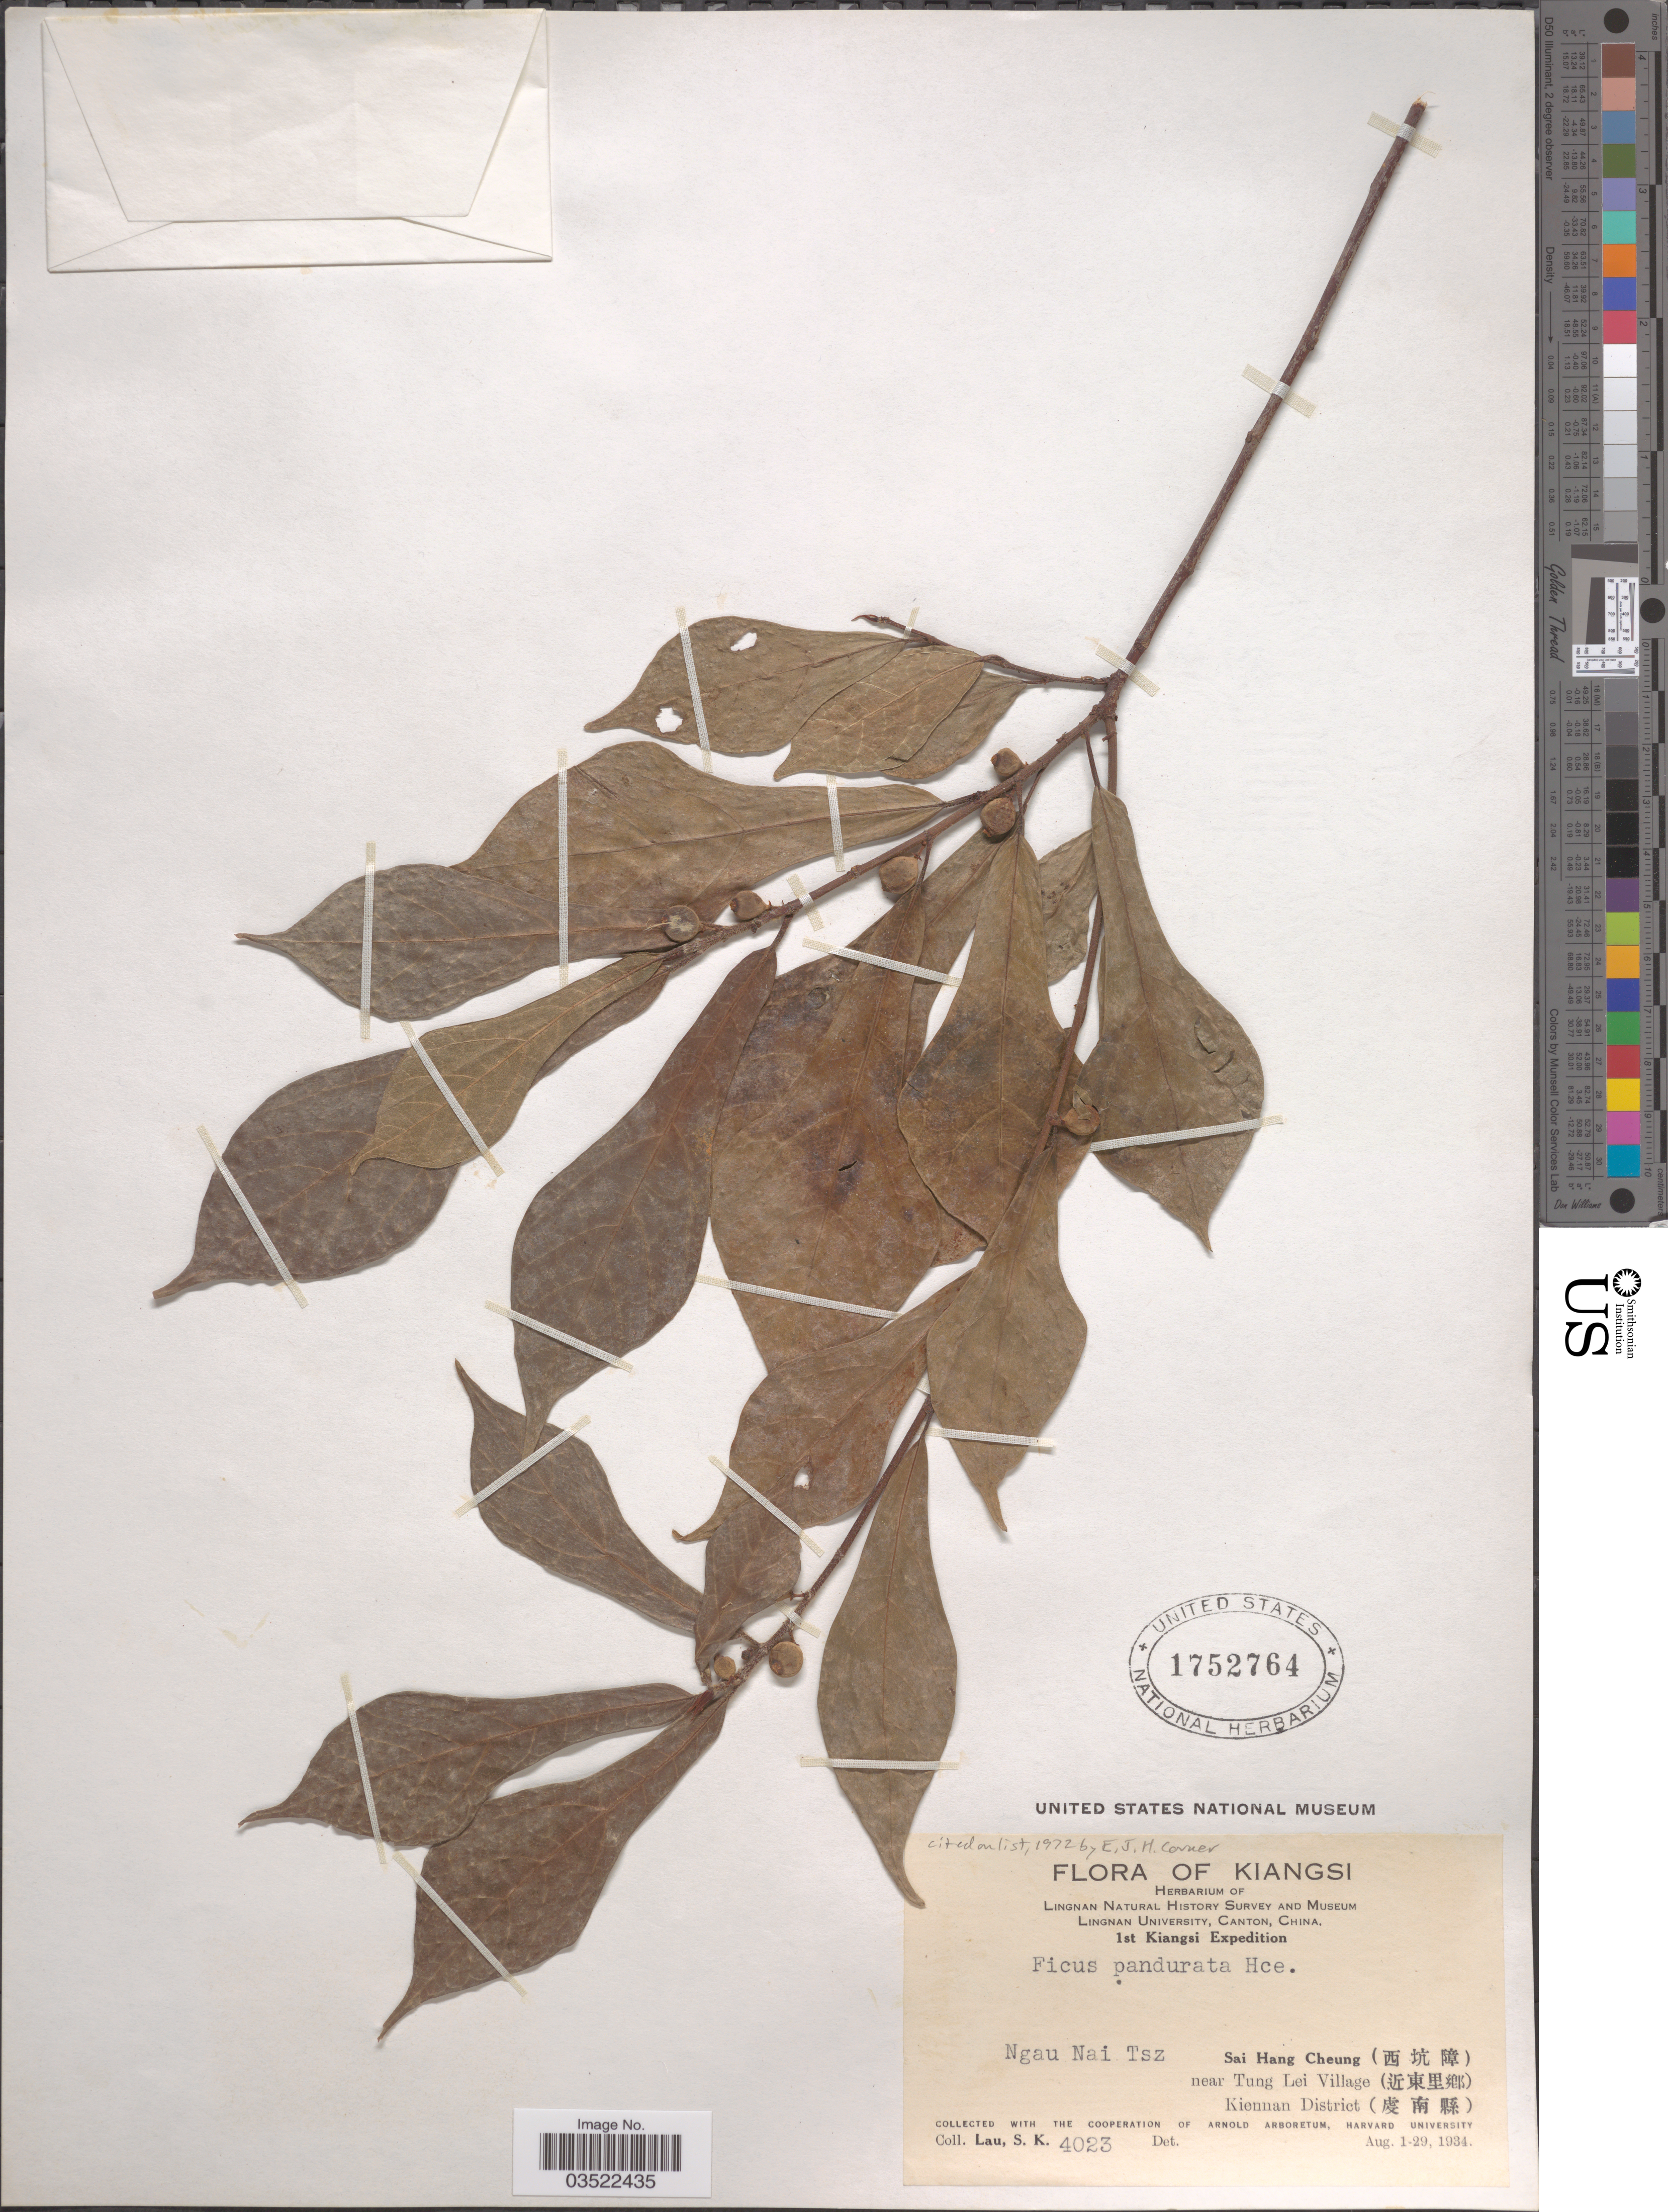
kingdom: Plantae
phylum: Tracheophyta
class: Magnoliopsida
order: Rosales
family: Moraceae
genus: Ficus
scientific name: Ficus pandurata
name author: Hance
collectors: S. K. Lau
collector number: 4023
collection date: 1934-08-01/1934-08-29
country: China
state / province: Jiangxi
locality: Kiangsi. Ngau Nau Tsz. Sai Hang Cheung (X) near Tung Lei Village (X) Kiennan District (X).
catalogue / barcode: US 1752764